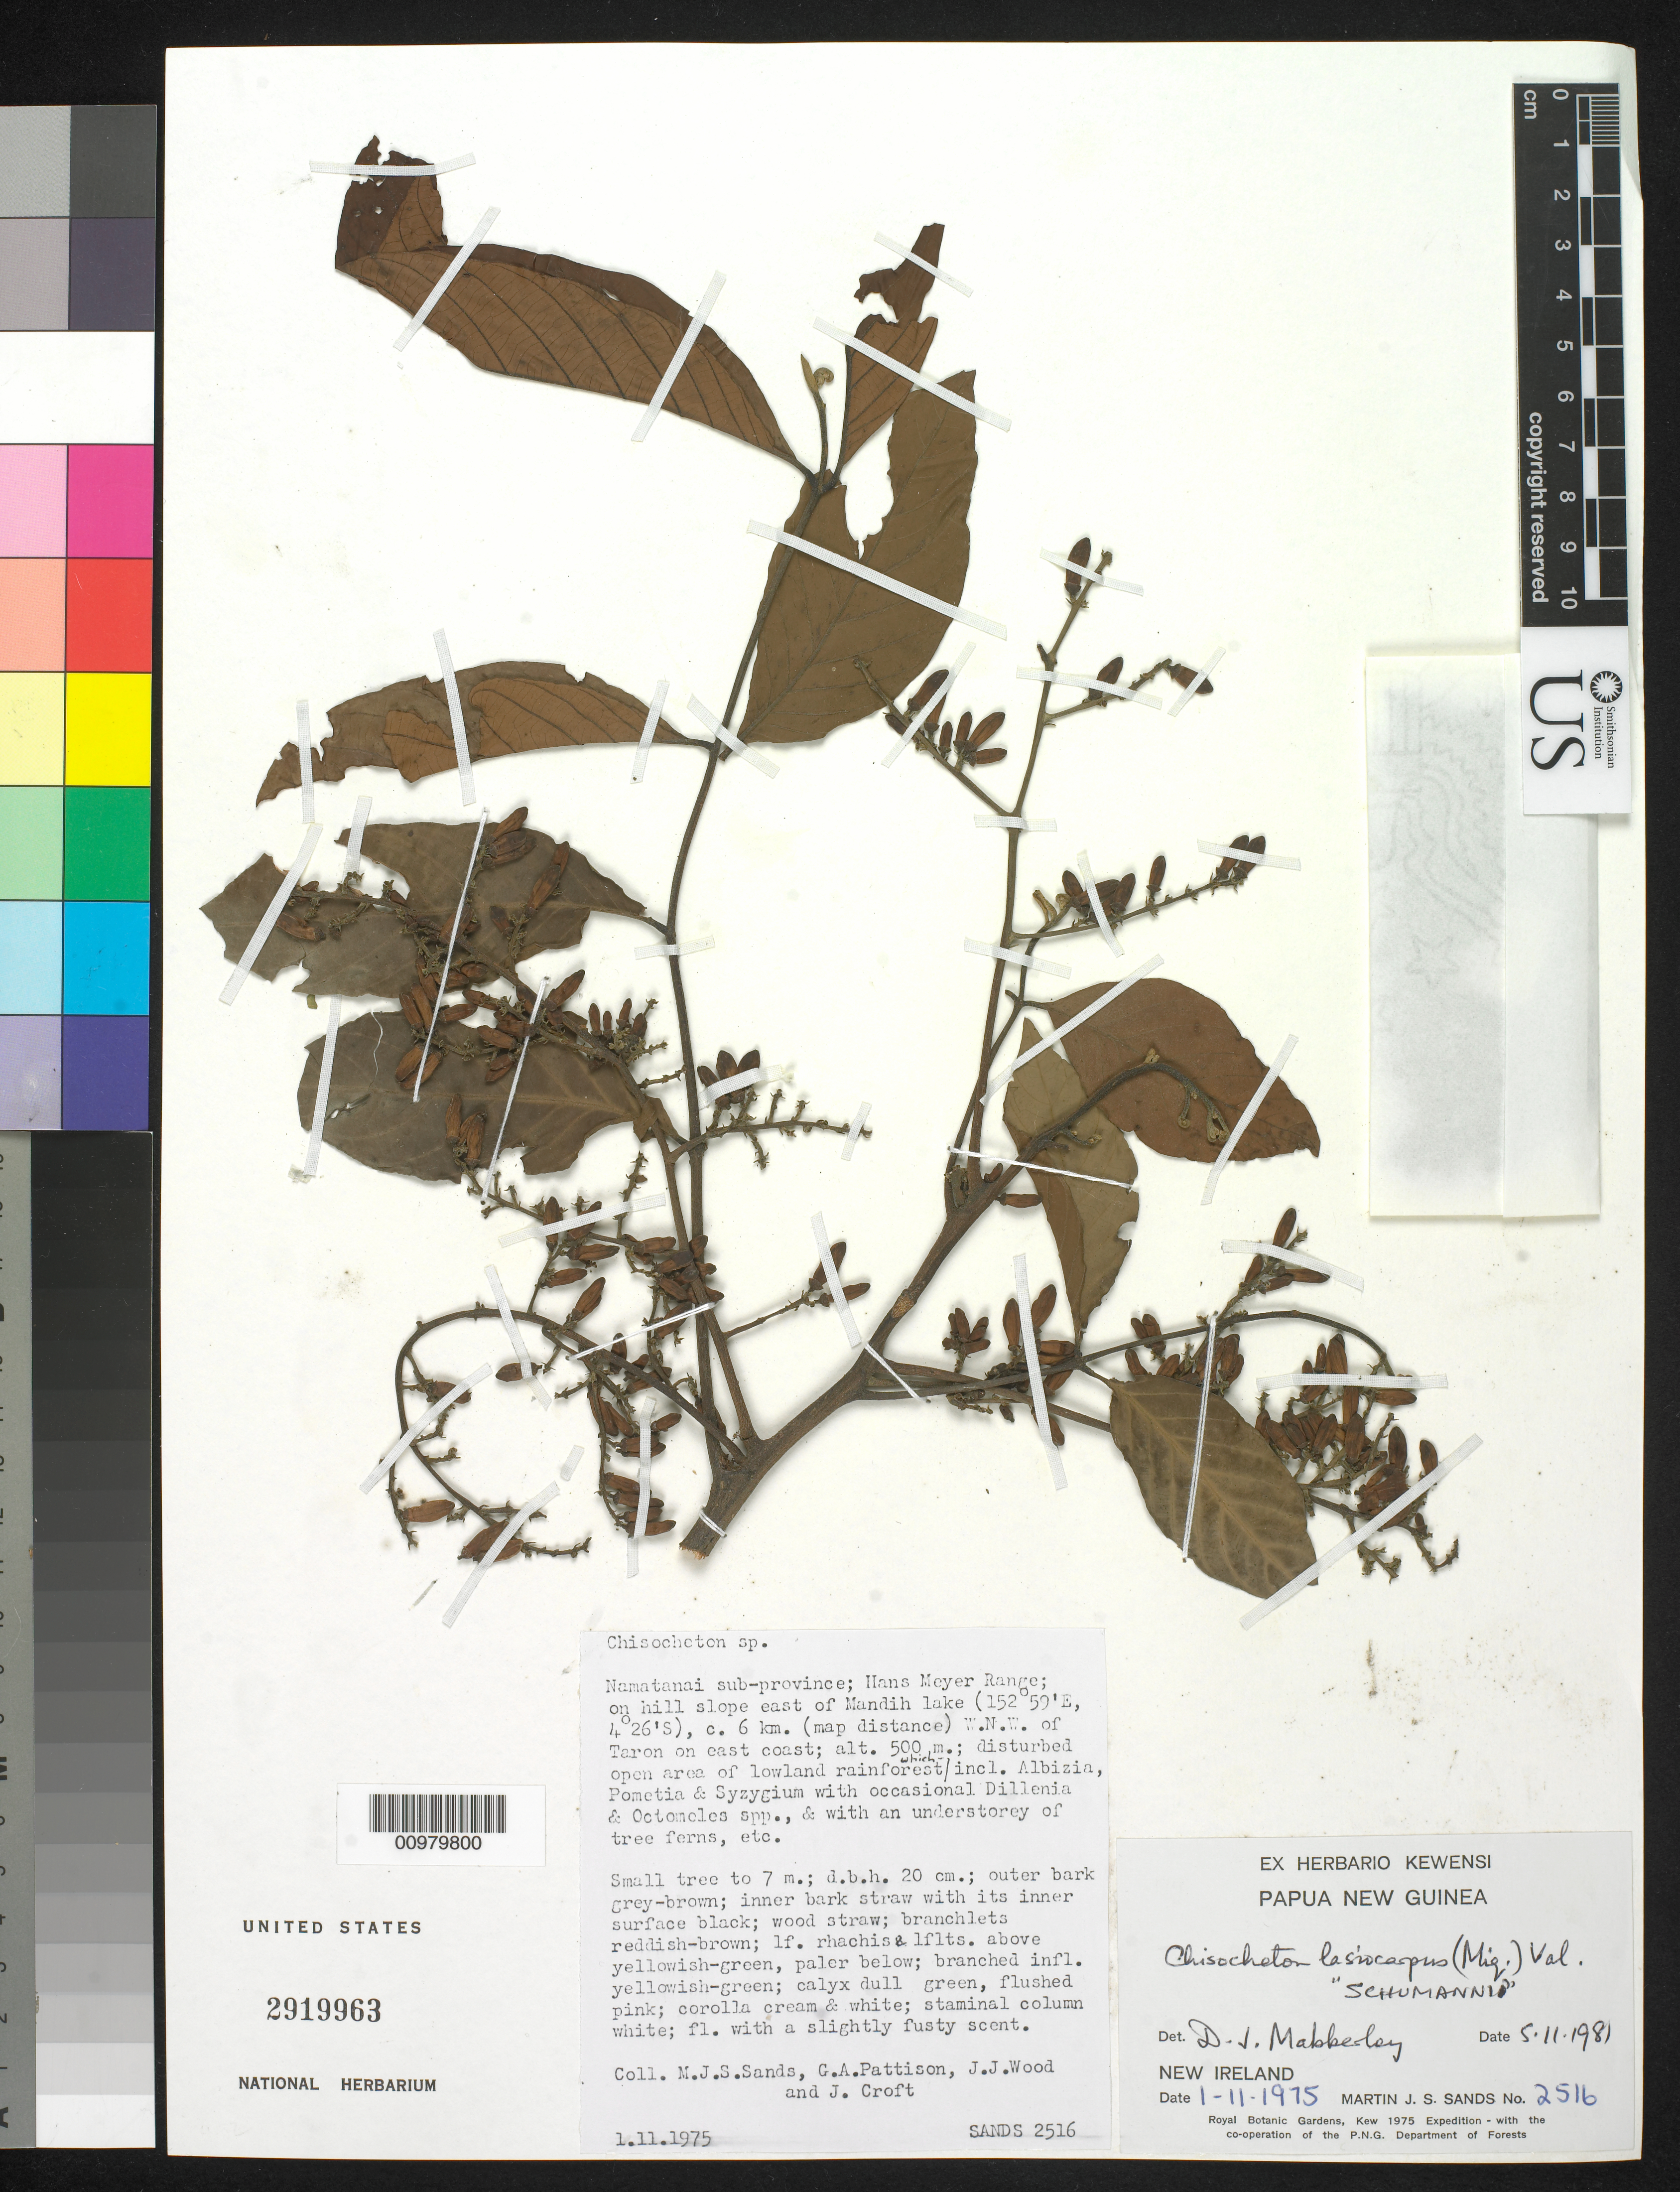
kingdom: Plantae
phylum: Tracheophyta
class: Magnoliopsida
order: Sapindales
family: Meliaceae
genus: Chisocheton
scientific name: Chisocheton lasiocarpus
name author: (Miq.) Valeton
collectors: M. Sands, G. Pattison & J. Wood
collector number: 2516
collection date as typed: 11 Jan 1975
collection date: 1975-01-11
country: Papua New Guinea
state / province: New Ireland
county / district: Namatanai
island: New Ireland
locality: Namatanai sub-province; Hans Meyer Rane; on hill slope east of Mandih Lake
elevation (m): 500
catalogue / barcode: US 2919963